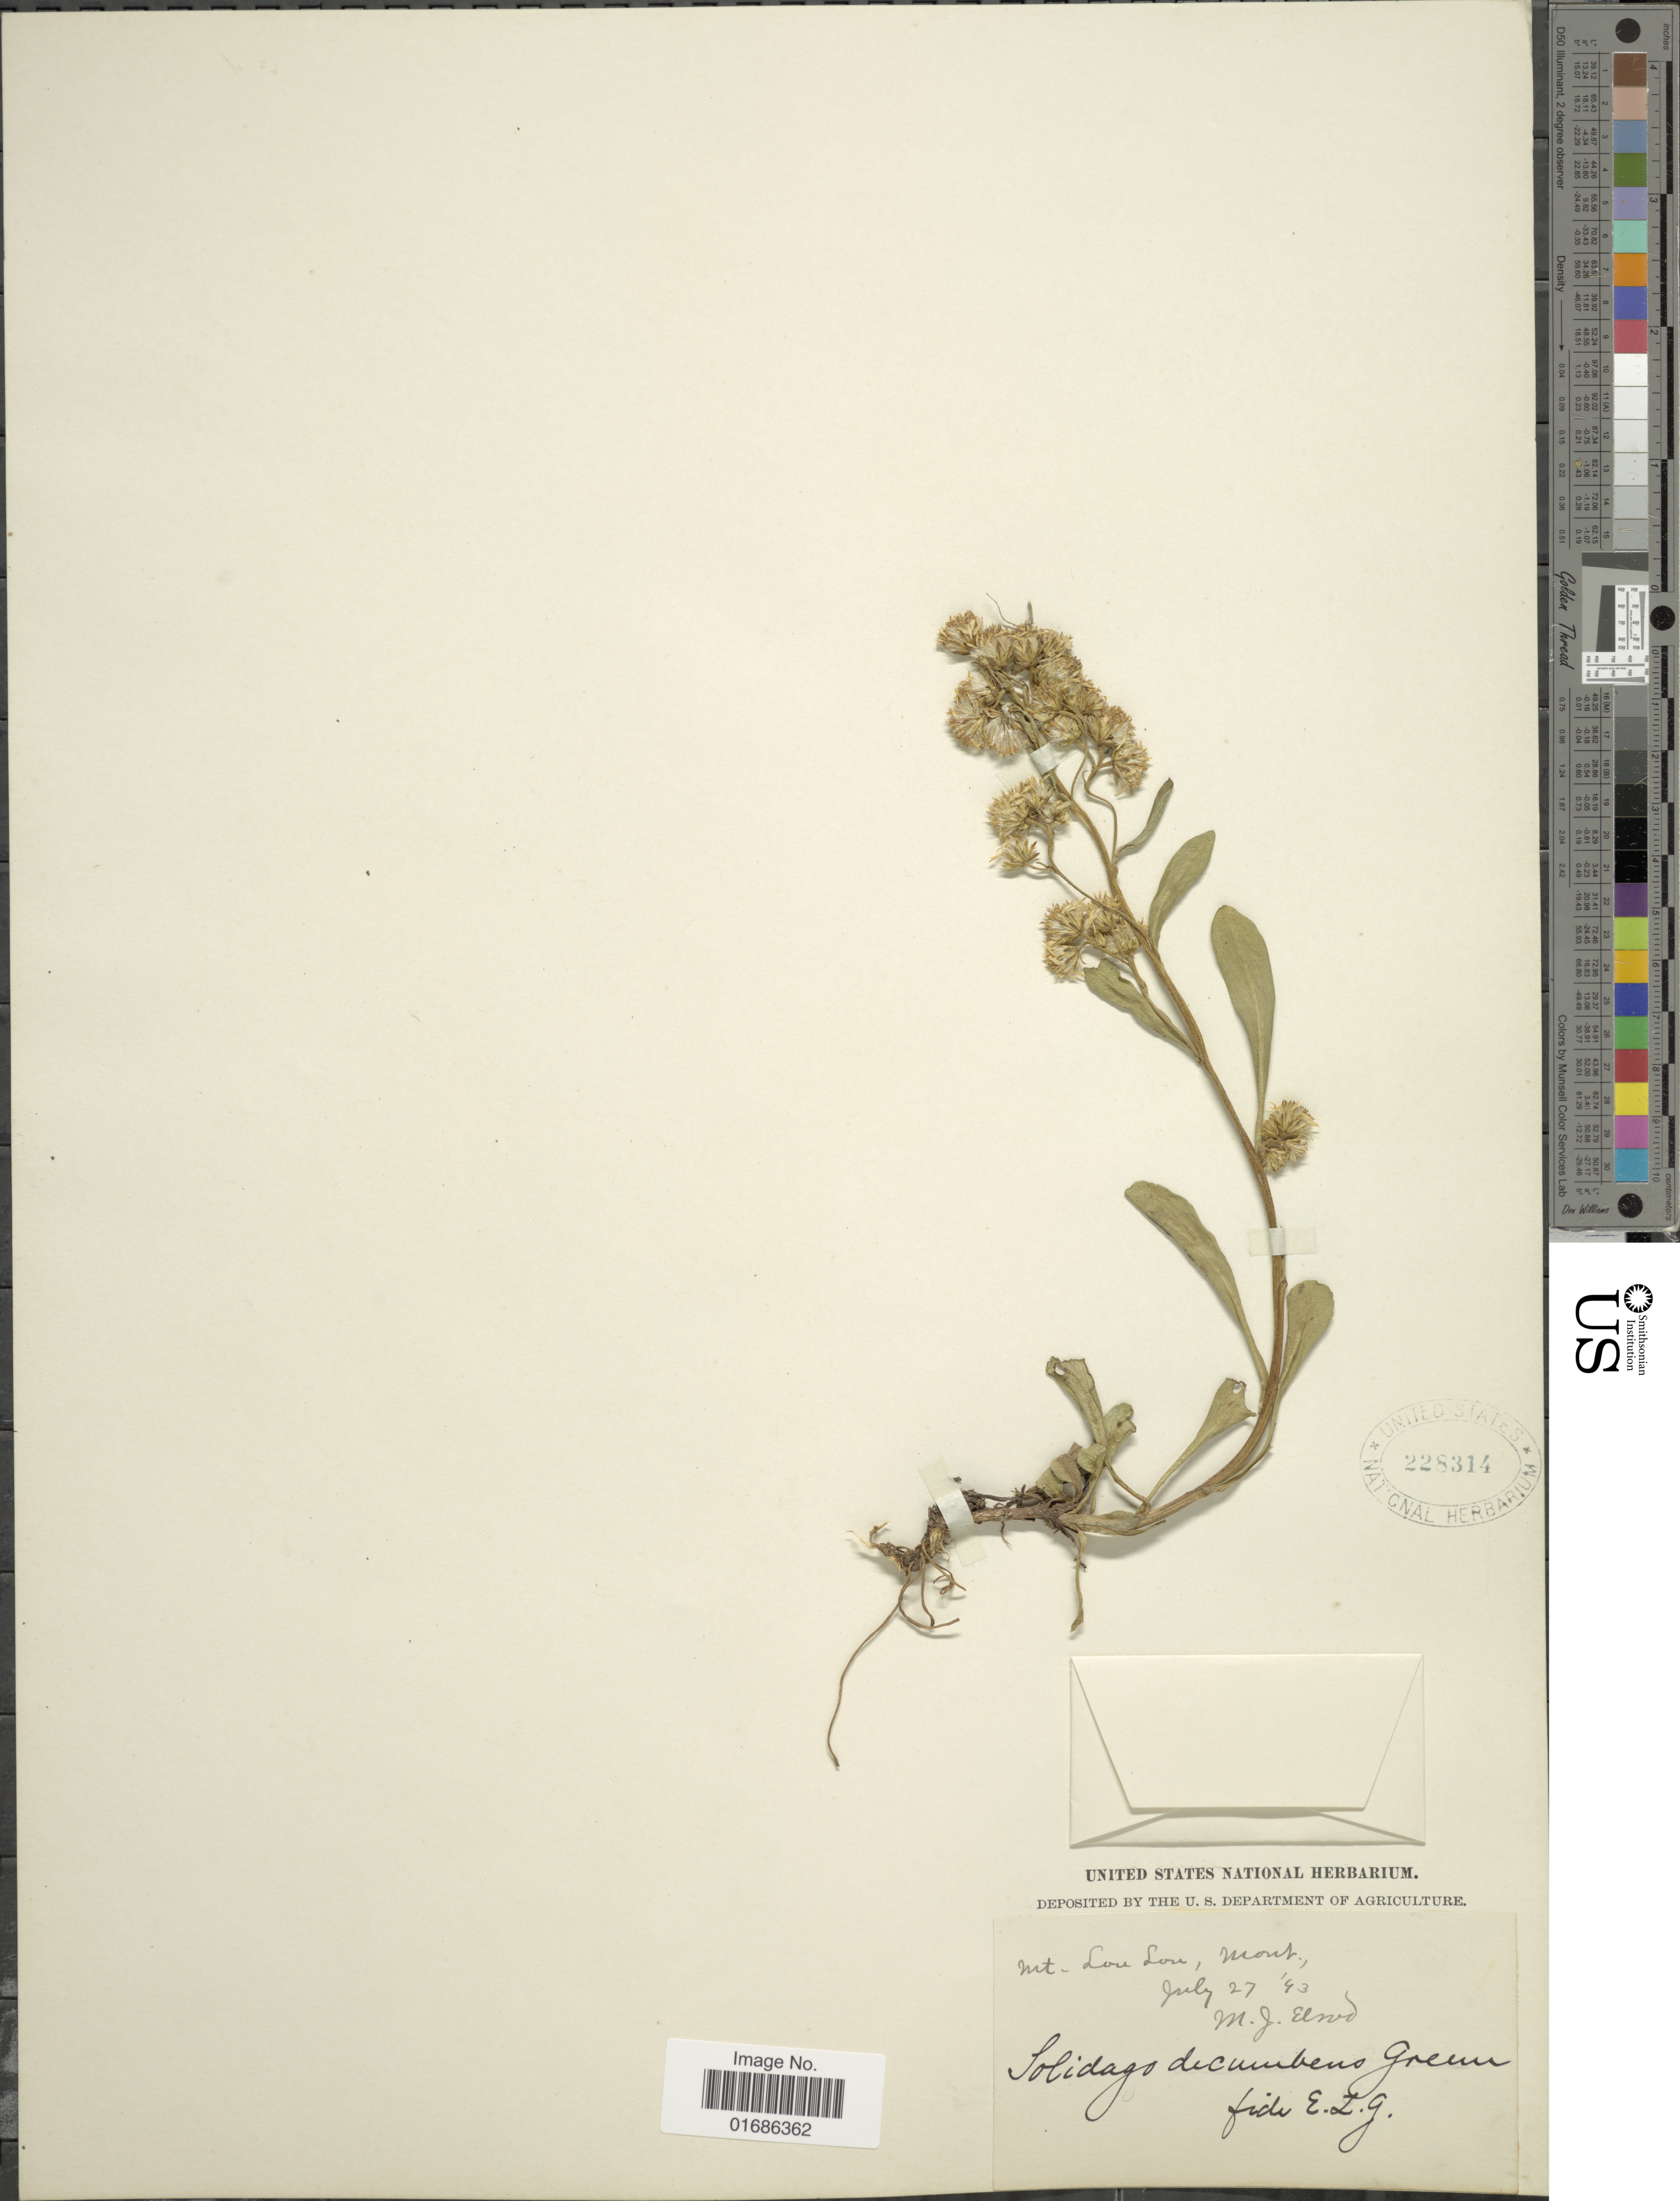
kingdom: Plantae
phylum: Tracheophyta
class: Magnoliopsida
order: Asterales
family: Asteraceae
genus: Solidago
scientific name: Solidago decumbens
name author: Greene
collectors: M. Elrod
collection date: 1893-07-27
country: United States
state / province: Montana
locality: Mt. Lou Lou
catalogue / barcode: US 228314